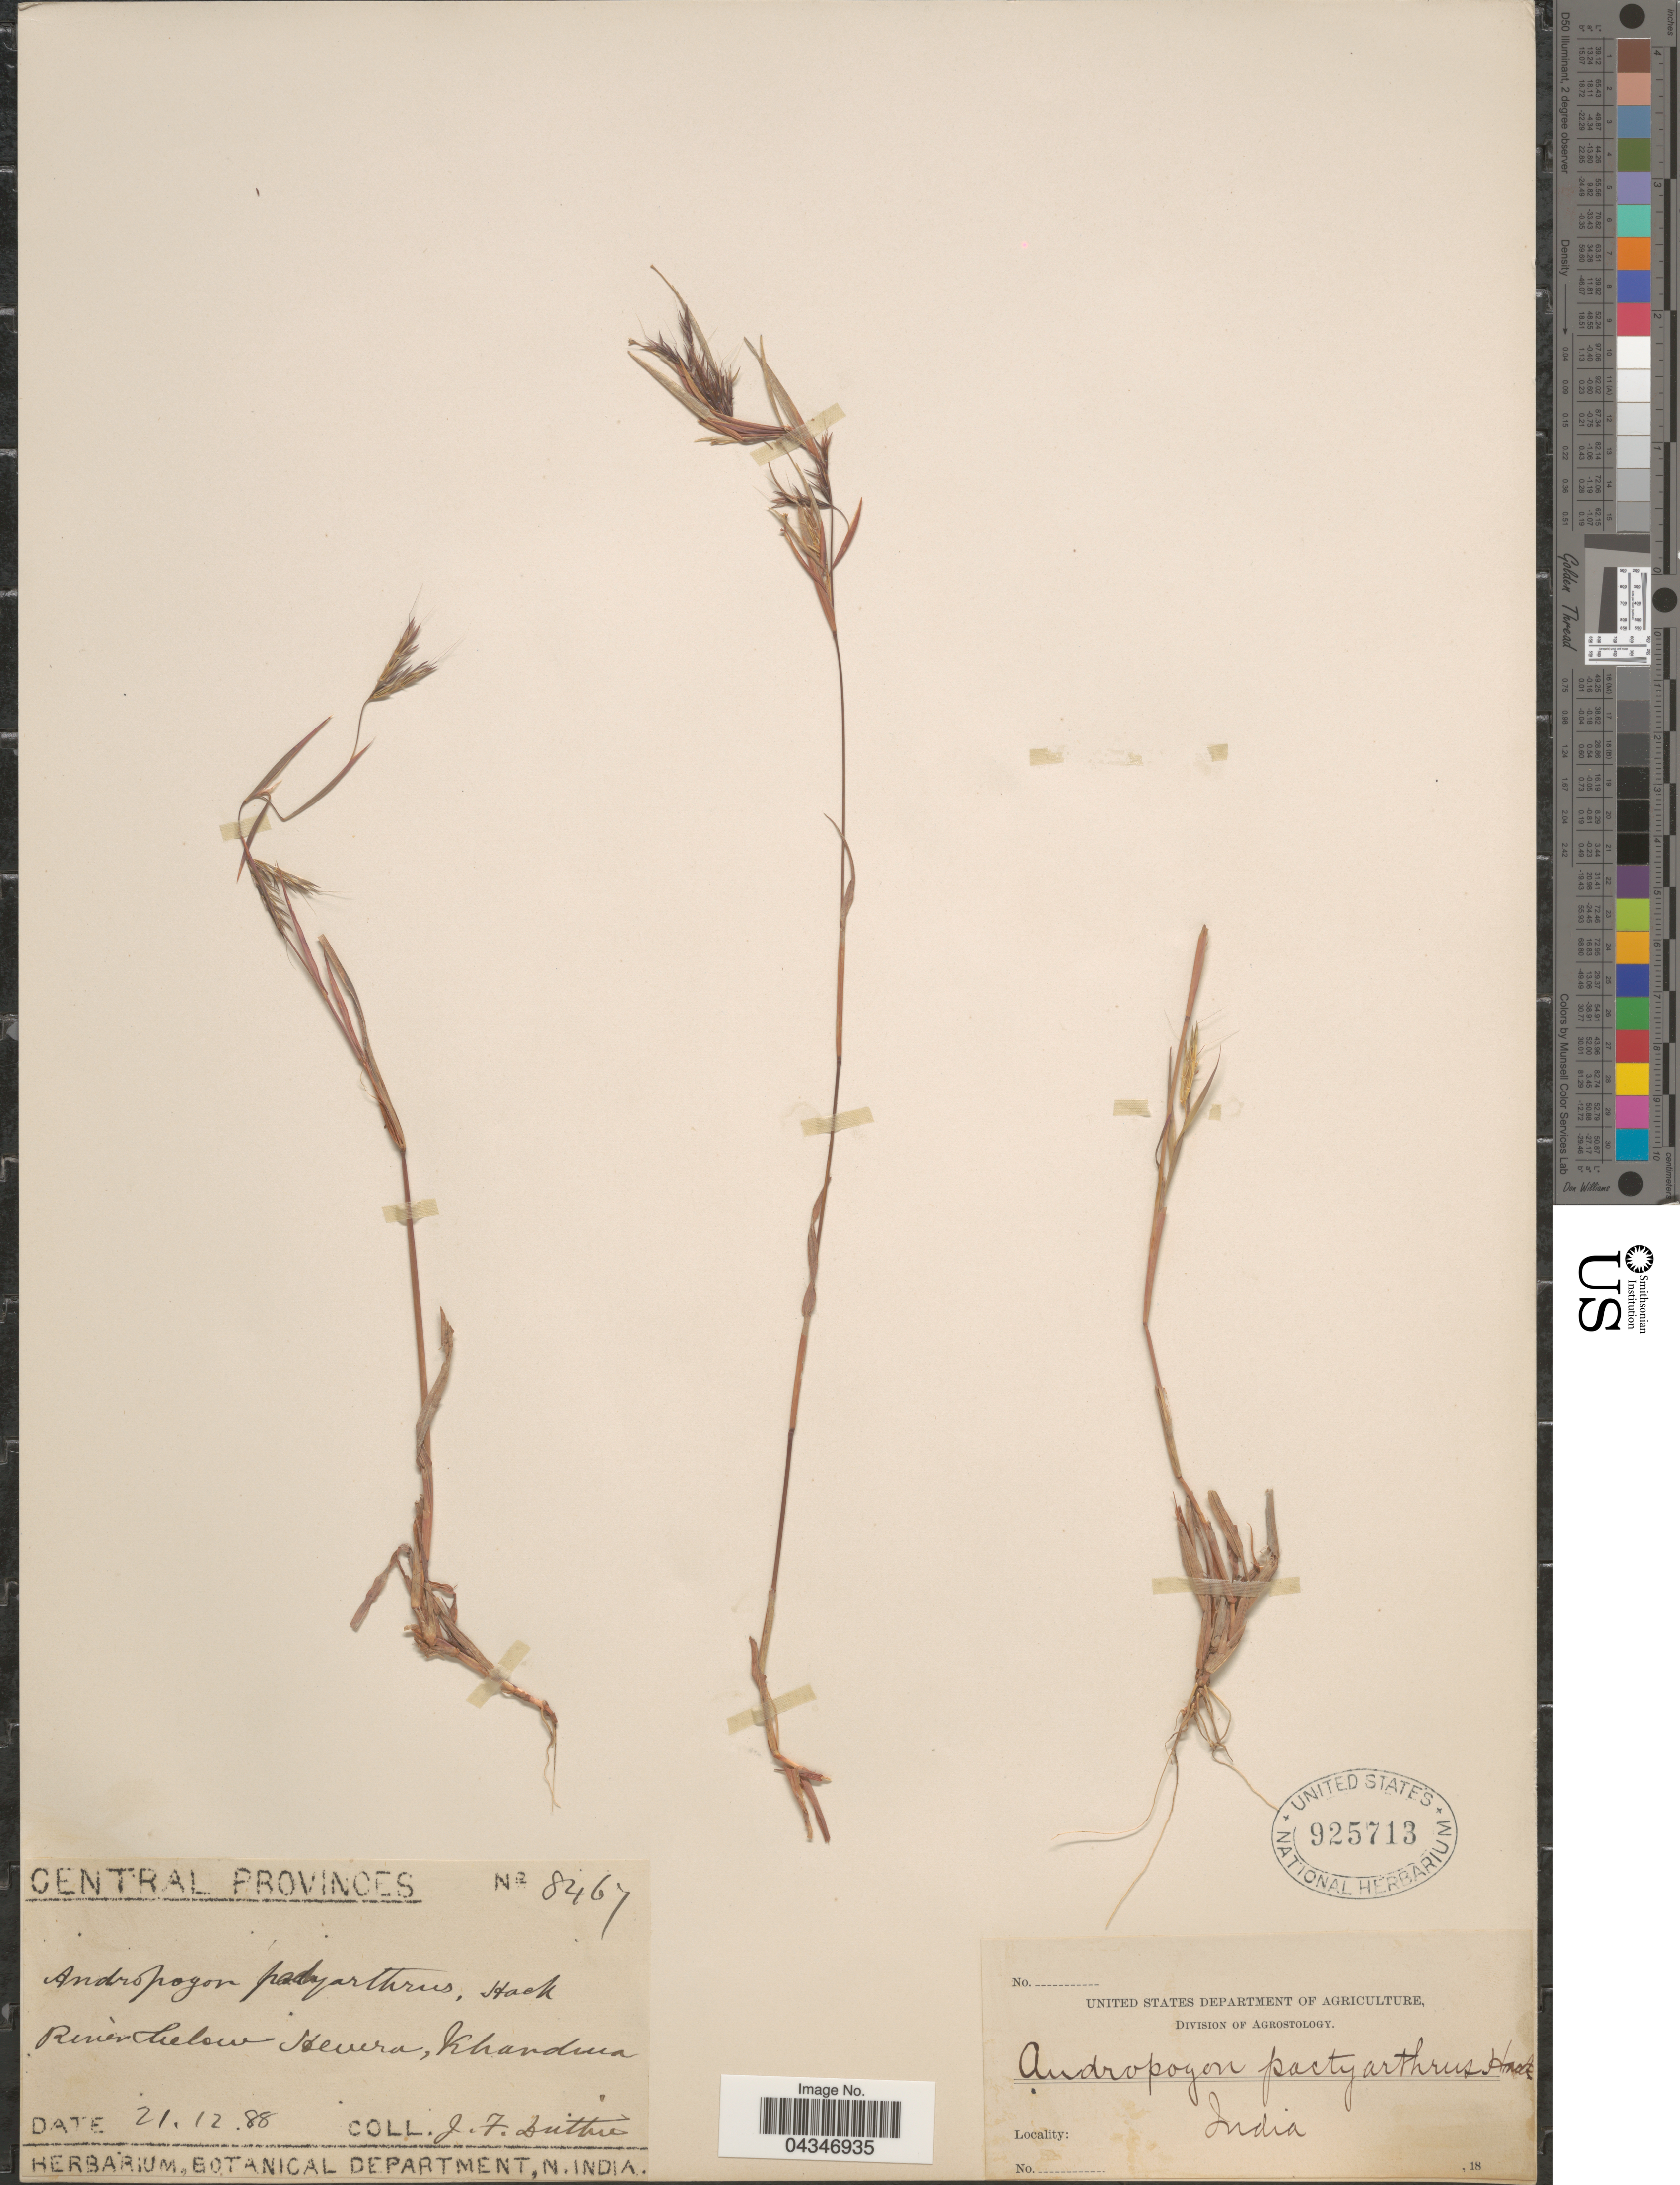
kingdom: Plantae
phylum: Tracheophyta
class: Liliopsida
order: Poales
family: Poaceae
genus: Andropogon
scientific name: Andropogon pumilus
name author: Roxb.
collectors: J. F. Duthie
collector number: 8467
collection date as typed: Transcribed d/m/y: 21/12/88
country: India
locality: Central Provinces. River below Hewra [interpreted], Khandwa.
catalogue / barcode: US 925713